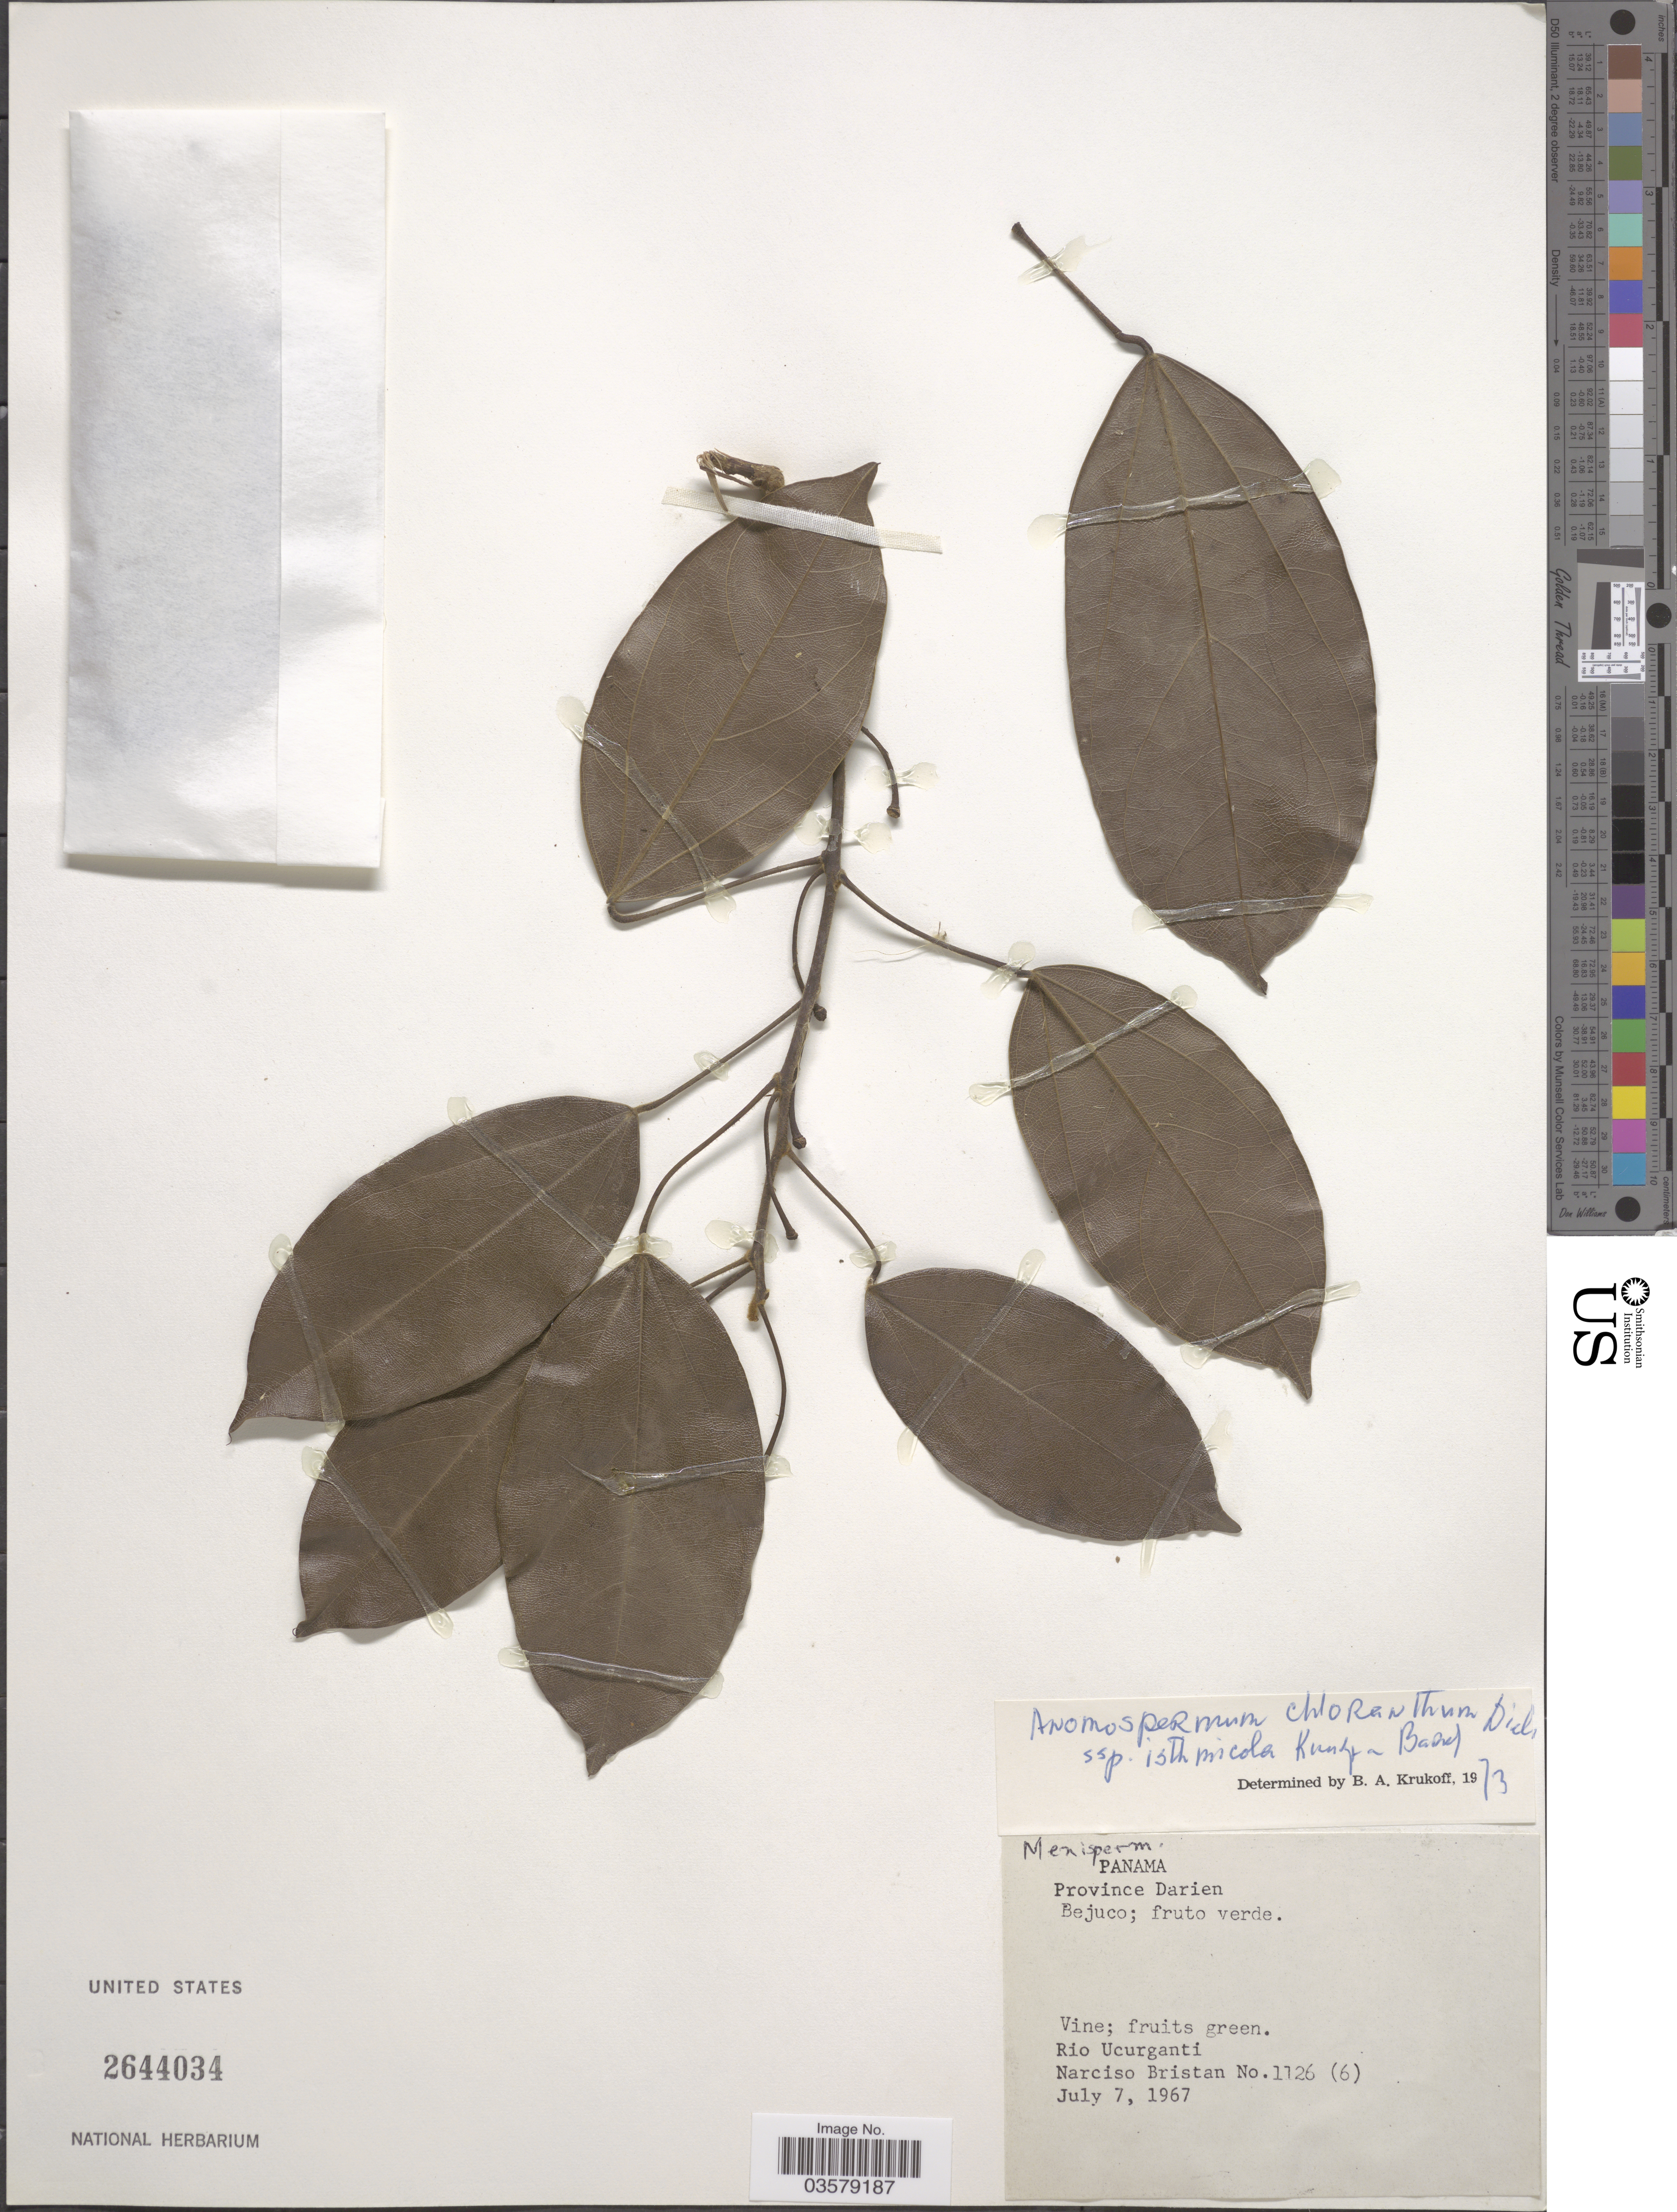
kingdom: Plantae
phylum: Tracheophyta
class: Magnoliopsida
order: Ranunculales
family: Menispermaceae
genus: Anomospermum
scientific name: Anomospermum chloranthum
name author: Diels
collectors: N. Bristan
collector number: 1126(6)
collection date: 1967-07-07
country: Panama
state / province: Darien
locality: Rio Ucurganti.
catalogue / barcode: US 2644034